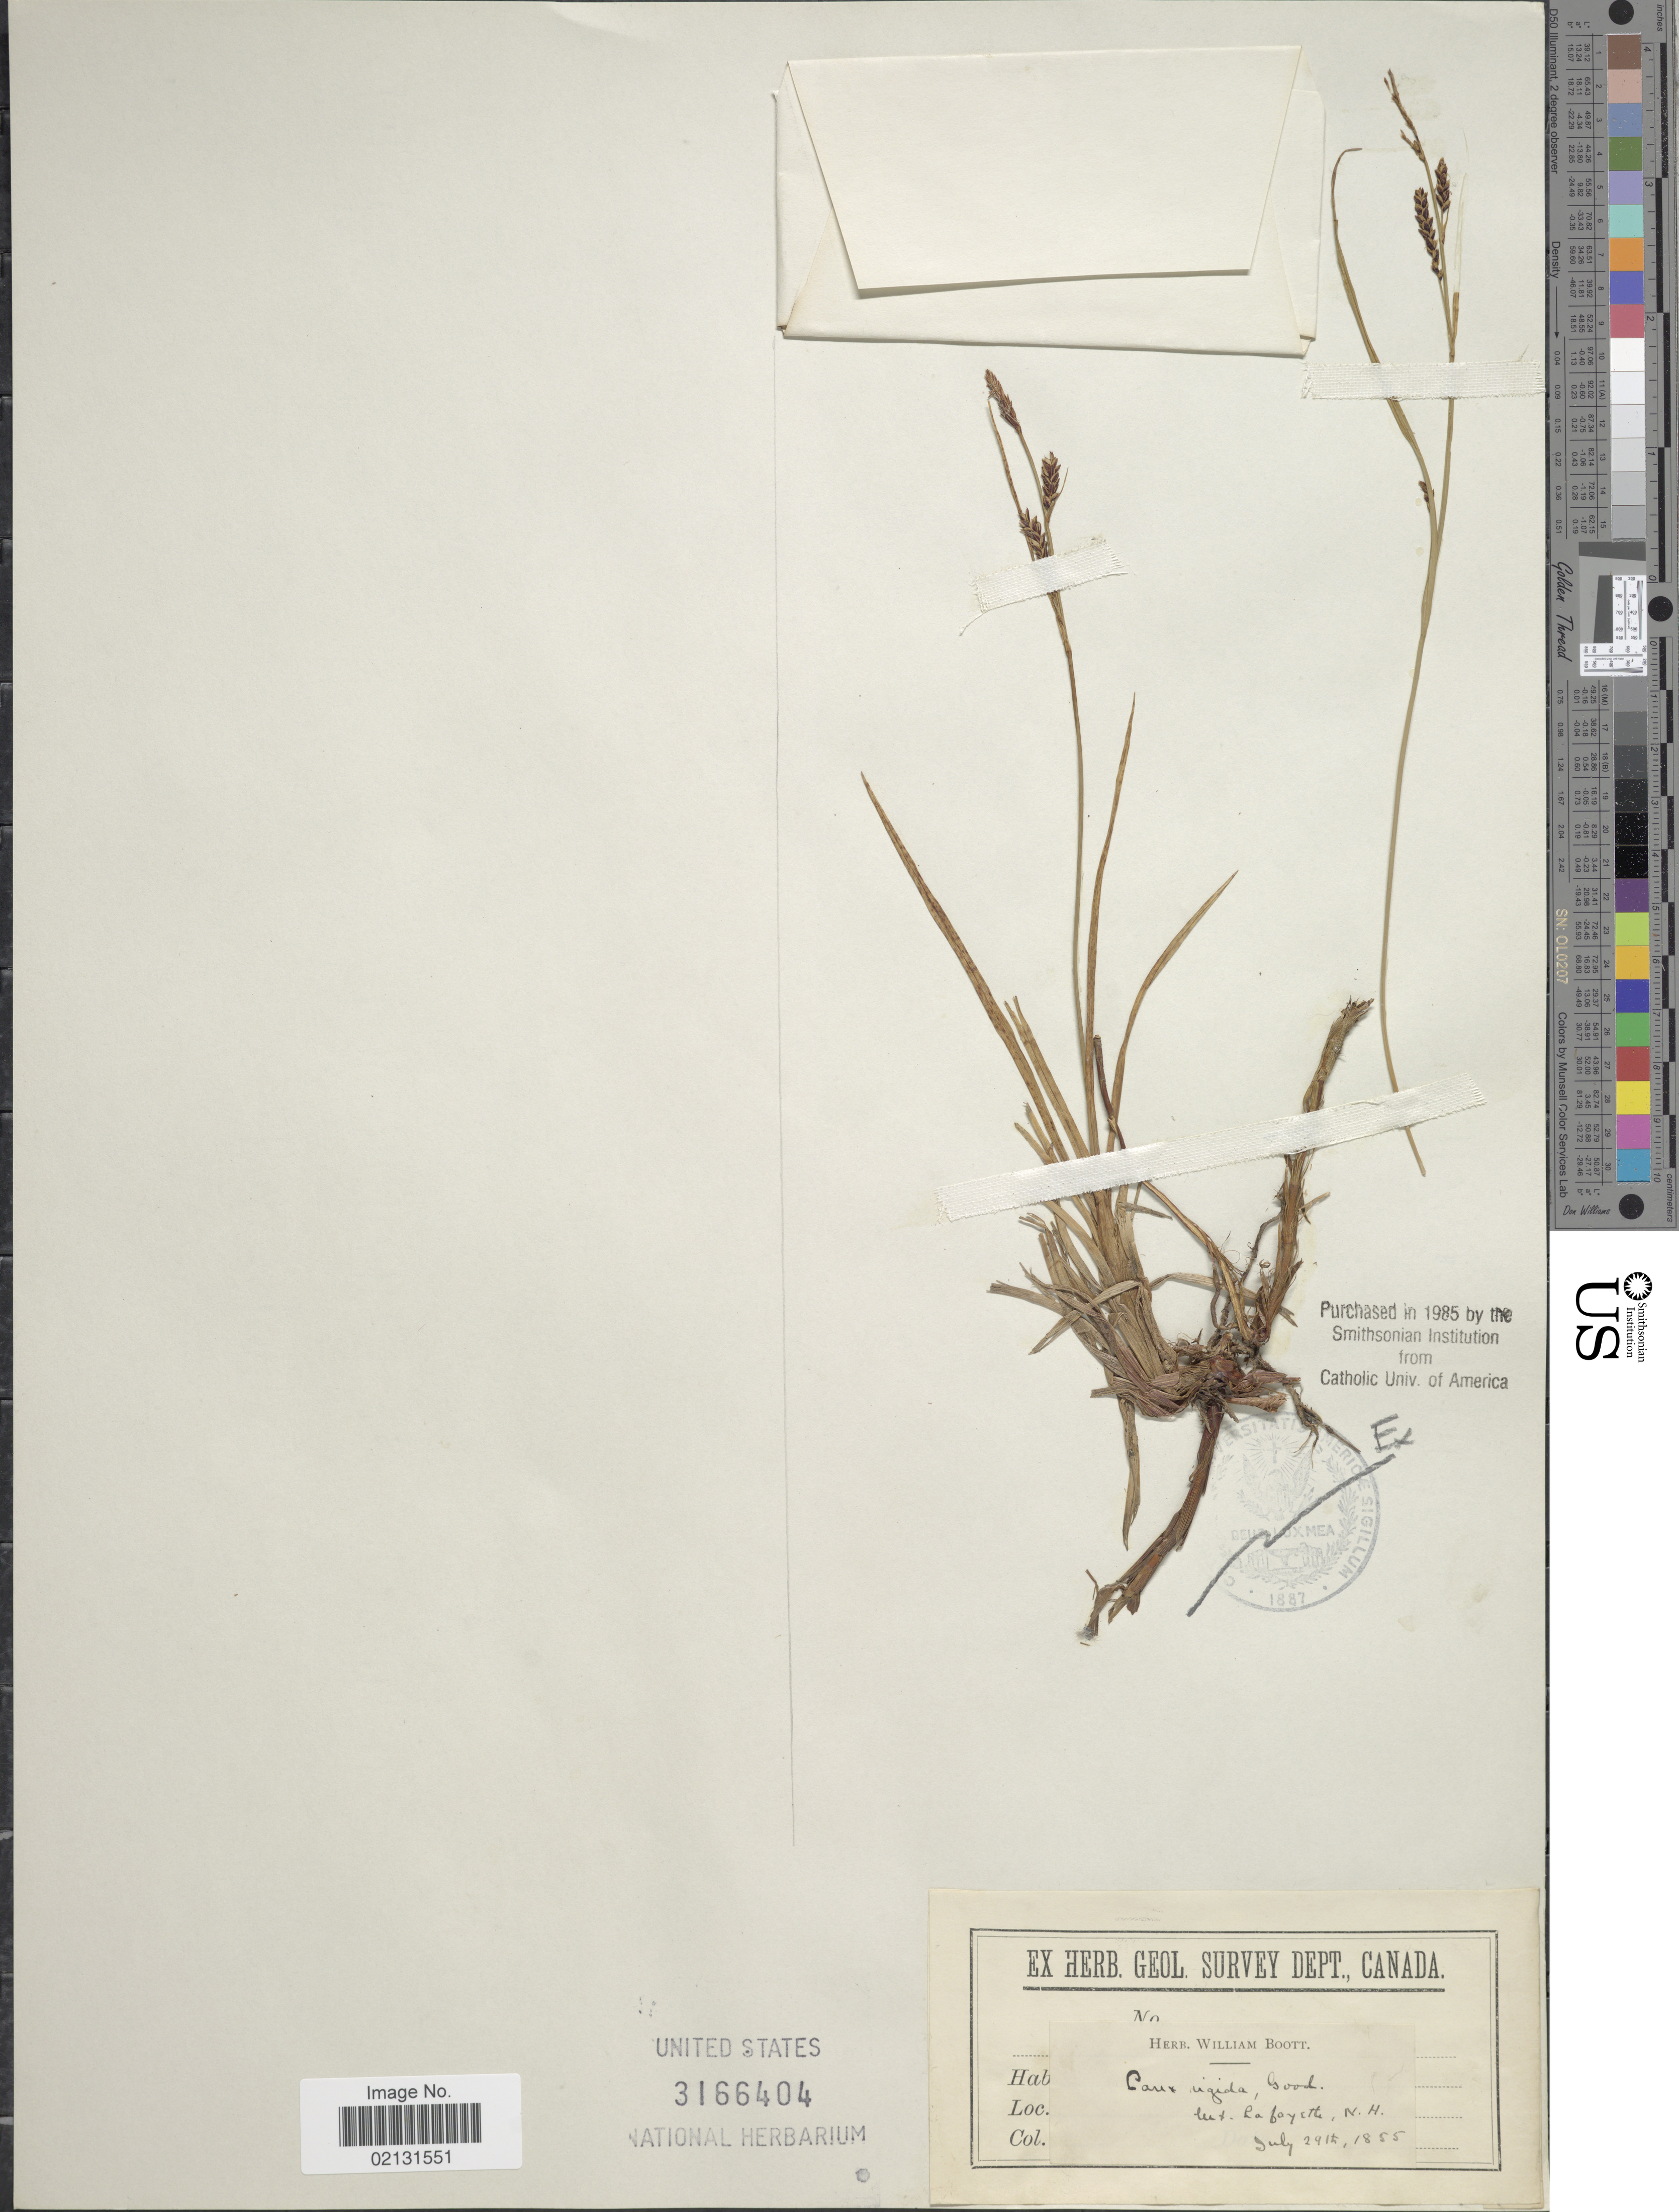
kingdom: Plantae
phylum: Tracheophyta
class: Liliopsida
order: Poales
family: Cyperaceae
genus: Carex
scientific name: Carex bigelowii subsp. bigelowii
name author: Torr. ex Schwein.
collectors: ex herb. William Boott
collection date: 1855-07-29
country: United States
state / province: New Hampshire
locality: Mt. Lafayette.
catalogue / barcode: US 3166404